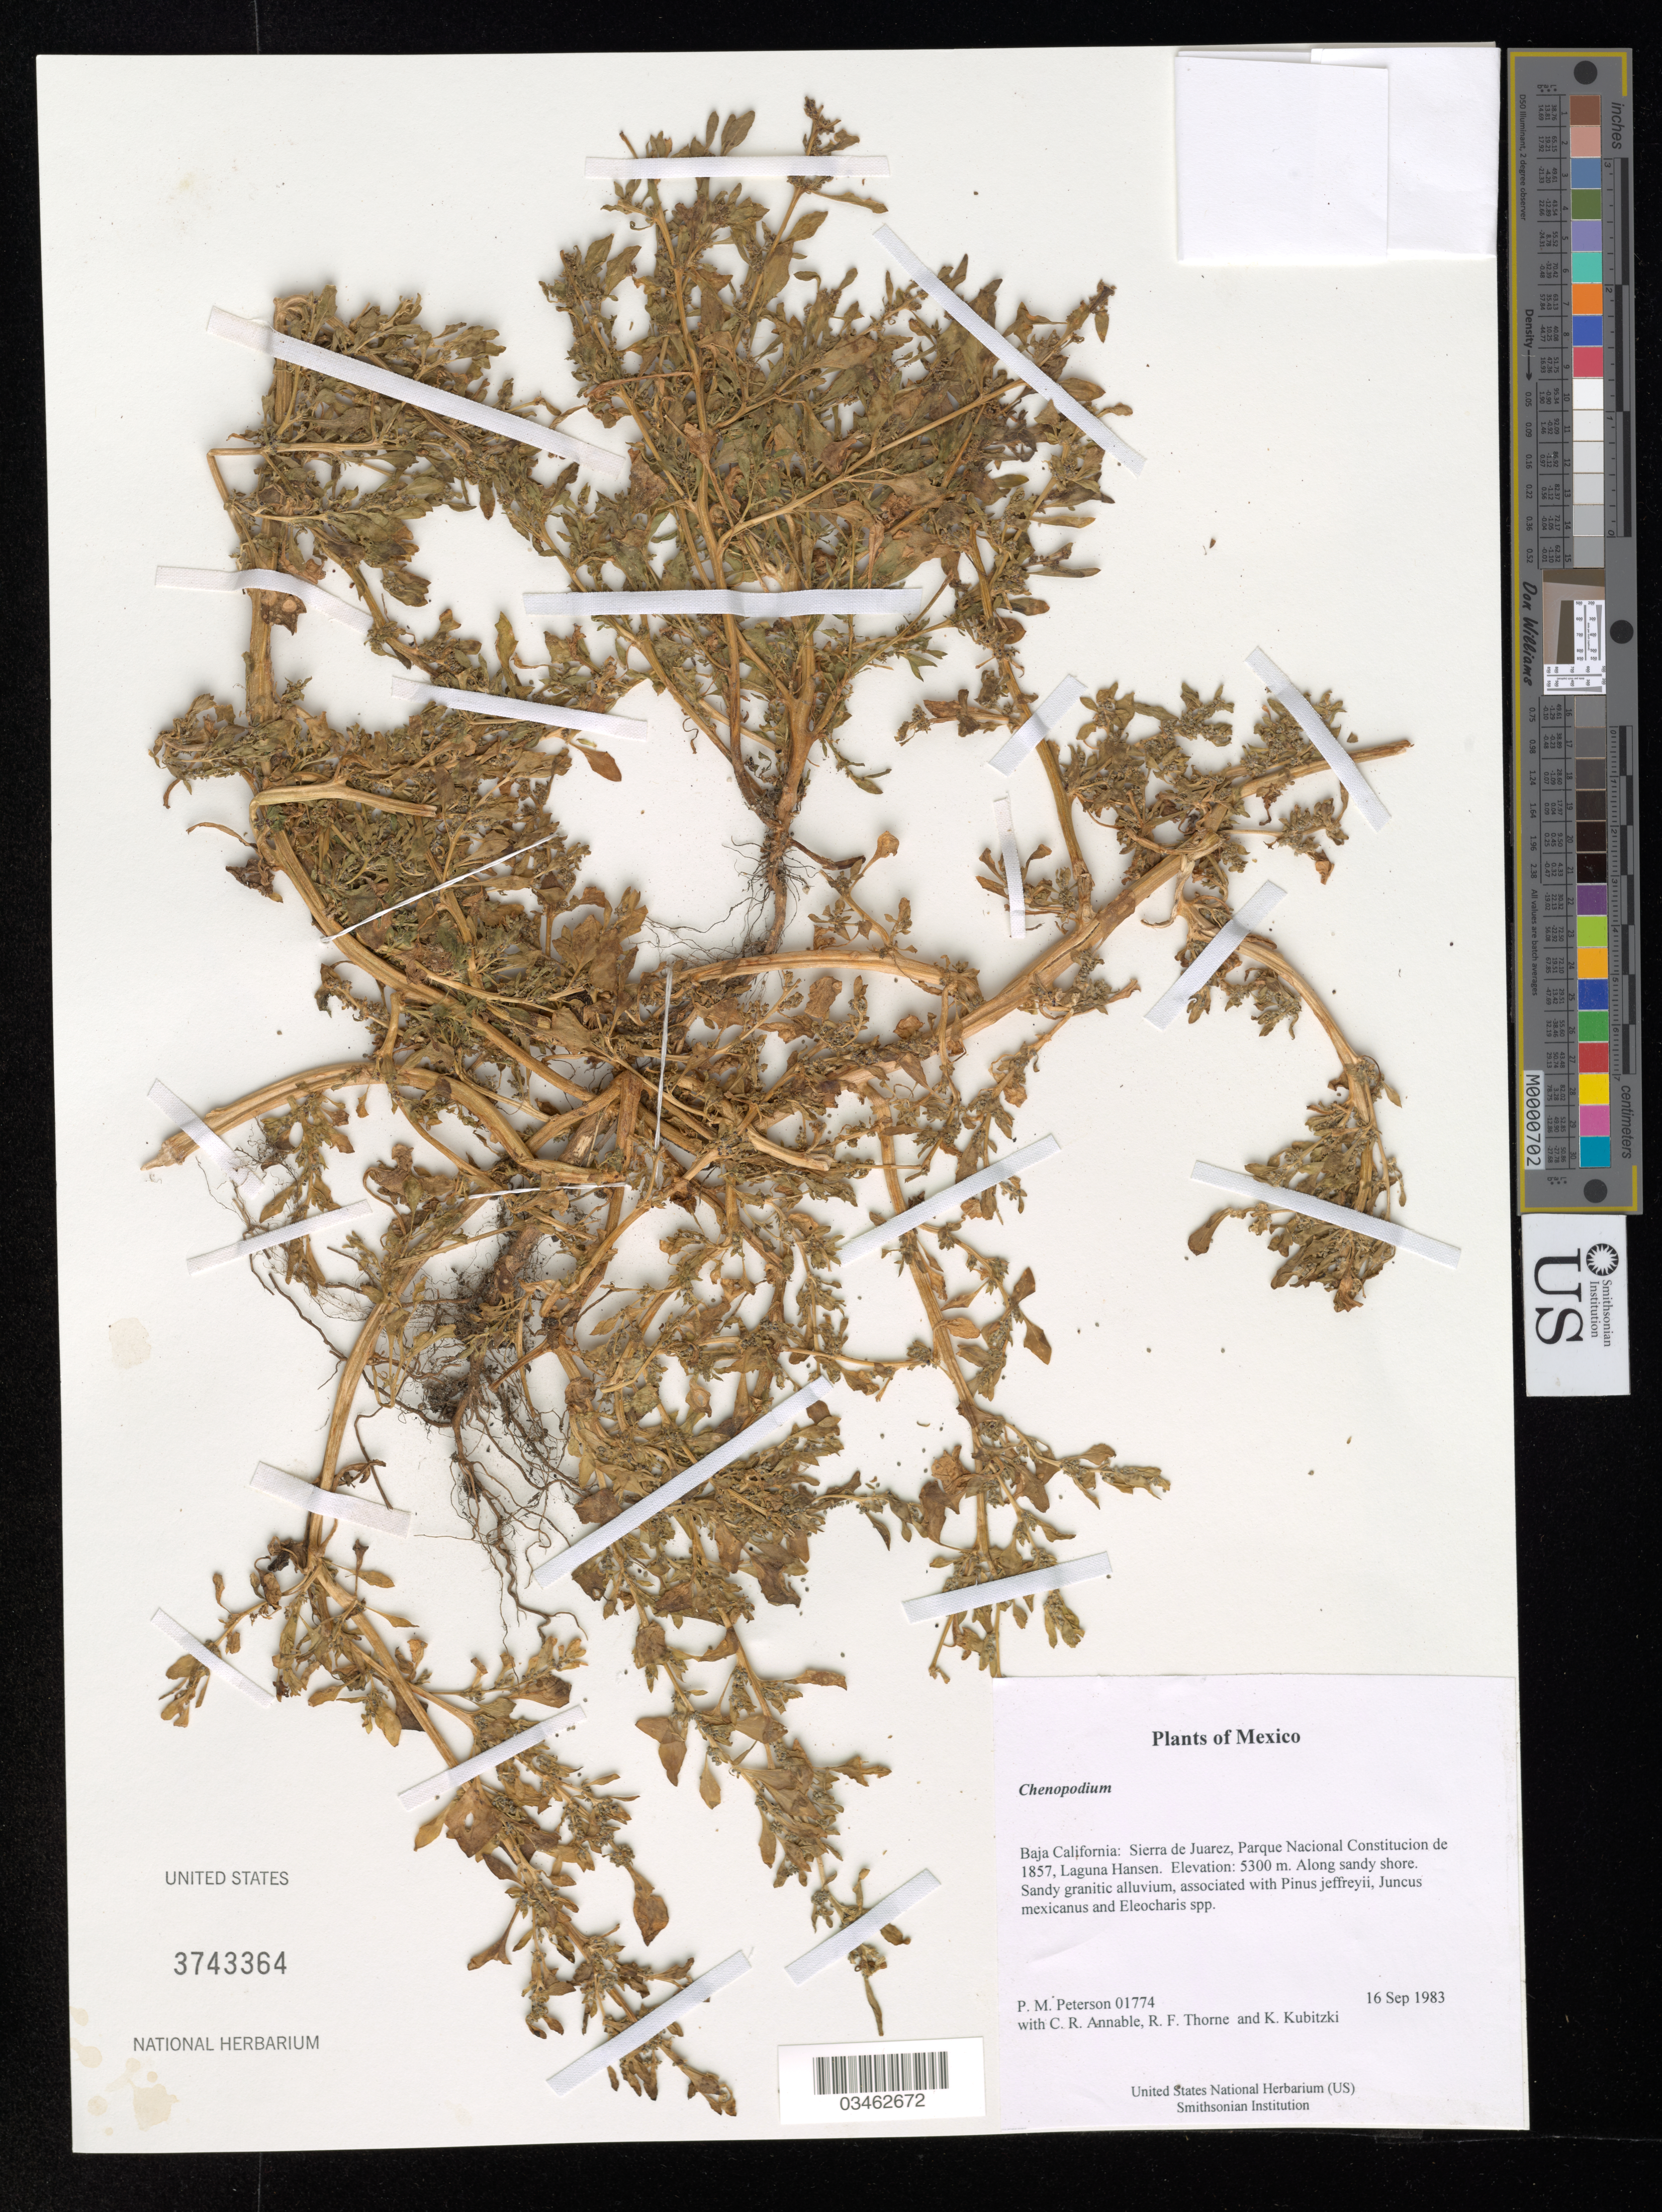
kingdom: Plantae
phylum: Tracheophyta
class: Magnoliopsida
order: Caryophyllales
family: Amaranthaceae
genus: Chenopodium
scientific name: Chenopodium sp.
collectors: P. M. Peterson, C. R. Annable, R. F. Thorne & K. Kubitzki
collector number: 01774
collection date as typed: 16 Sep 1983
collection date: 1983-09-16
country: Mexico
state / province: Baja California Norte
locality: Sierra de Juarez, Parque Nacional Constitucion de 1857, Laguna Hansen.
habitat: Along sandy shore. Sandy granitic alluvium, associated with Pinus jeffreyii, Juncus mexicanus and Eleocharis spp.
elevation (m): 5300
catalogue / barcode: US 3743364